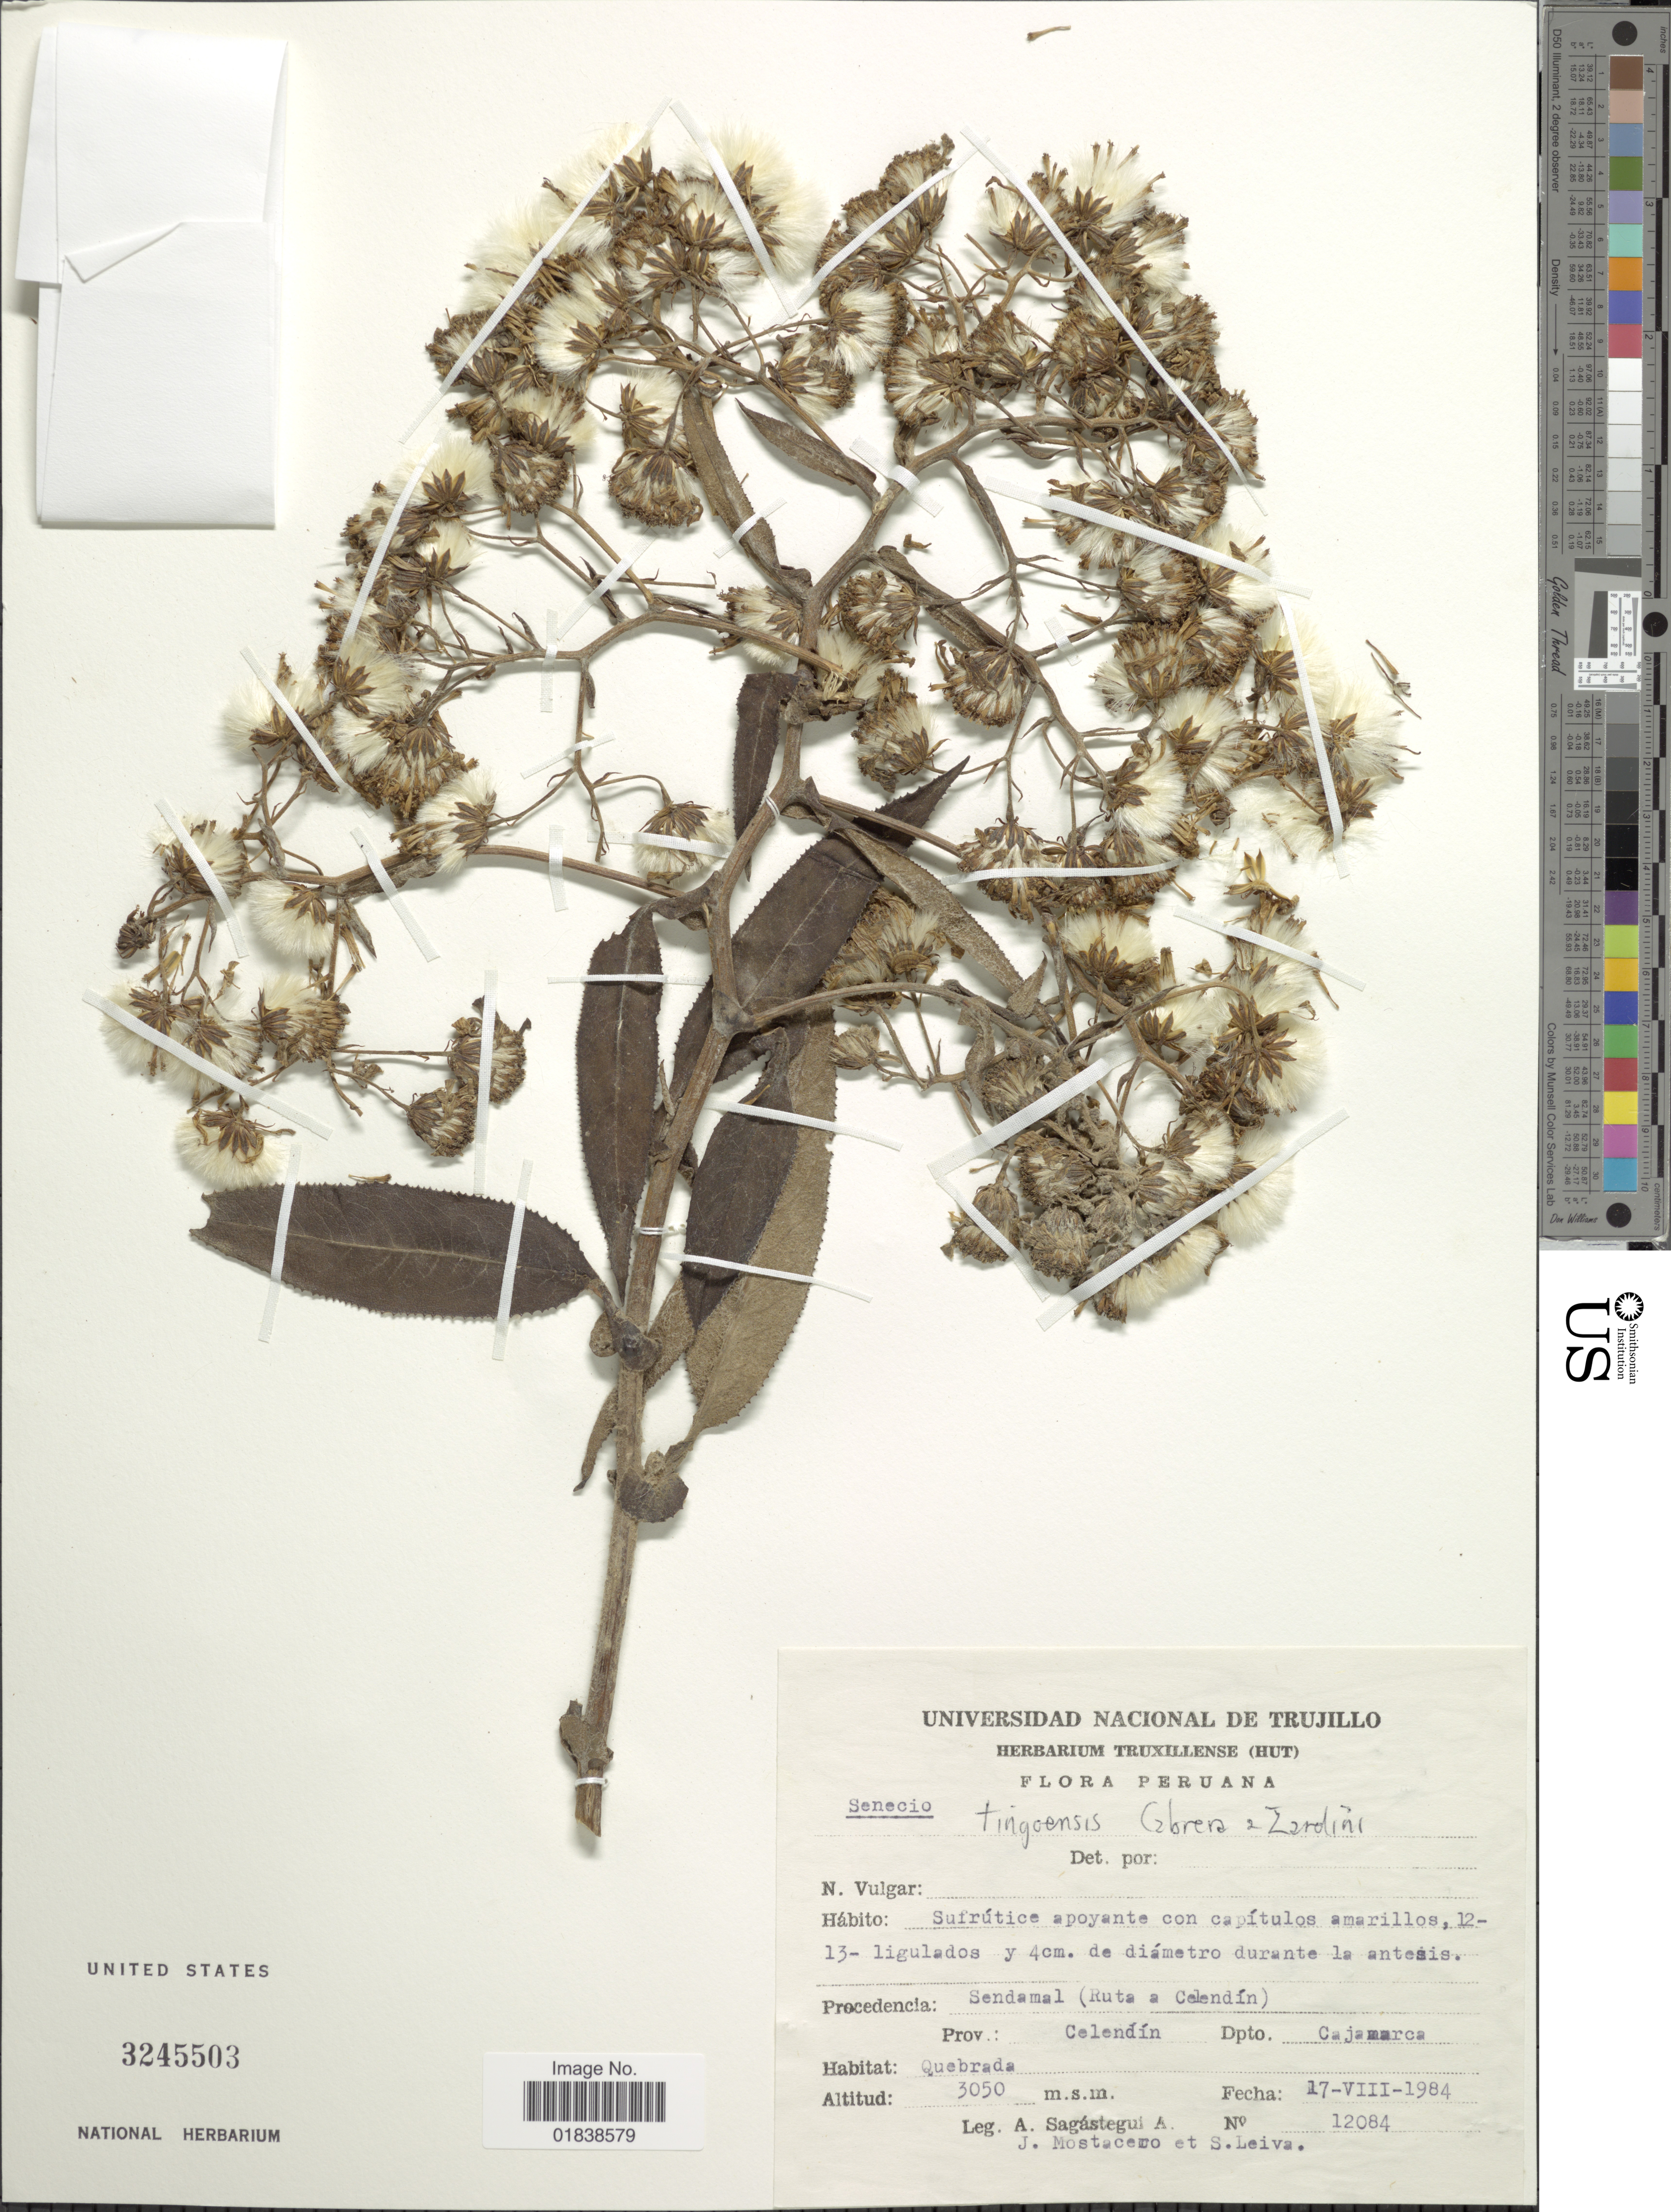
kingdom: Plantae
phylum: Tracheophyta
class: Magnoliopsida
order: Asterales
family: Asteraceae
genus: Senecio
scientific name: Senecio tingoensis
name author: Cabrera & Zardini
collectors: A. Sagástegui A., J. Mostacero & S. Leiva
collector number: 12084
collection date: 1984-08-17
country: Peru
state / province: Cajamarca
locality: Sendamal (Ruta a Celendin), Prov. Celendin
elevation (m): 3050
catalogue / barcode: US 3245503